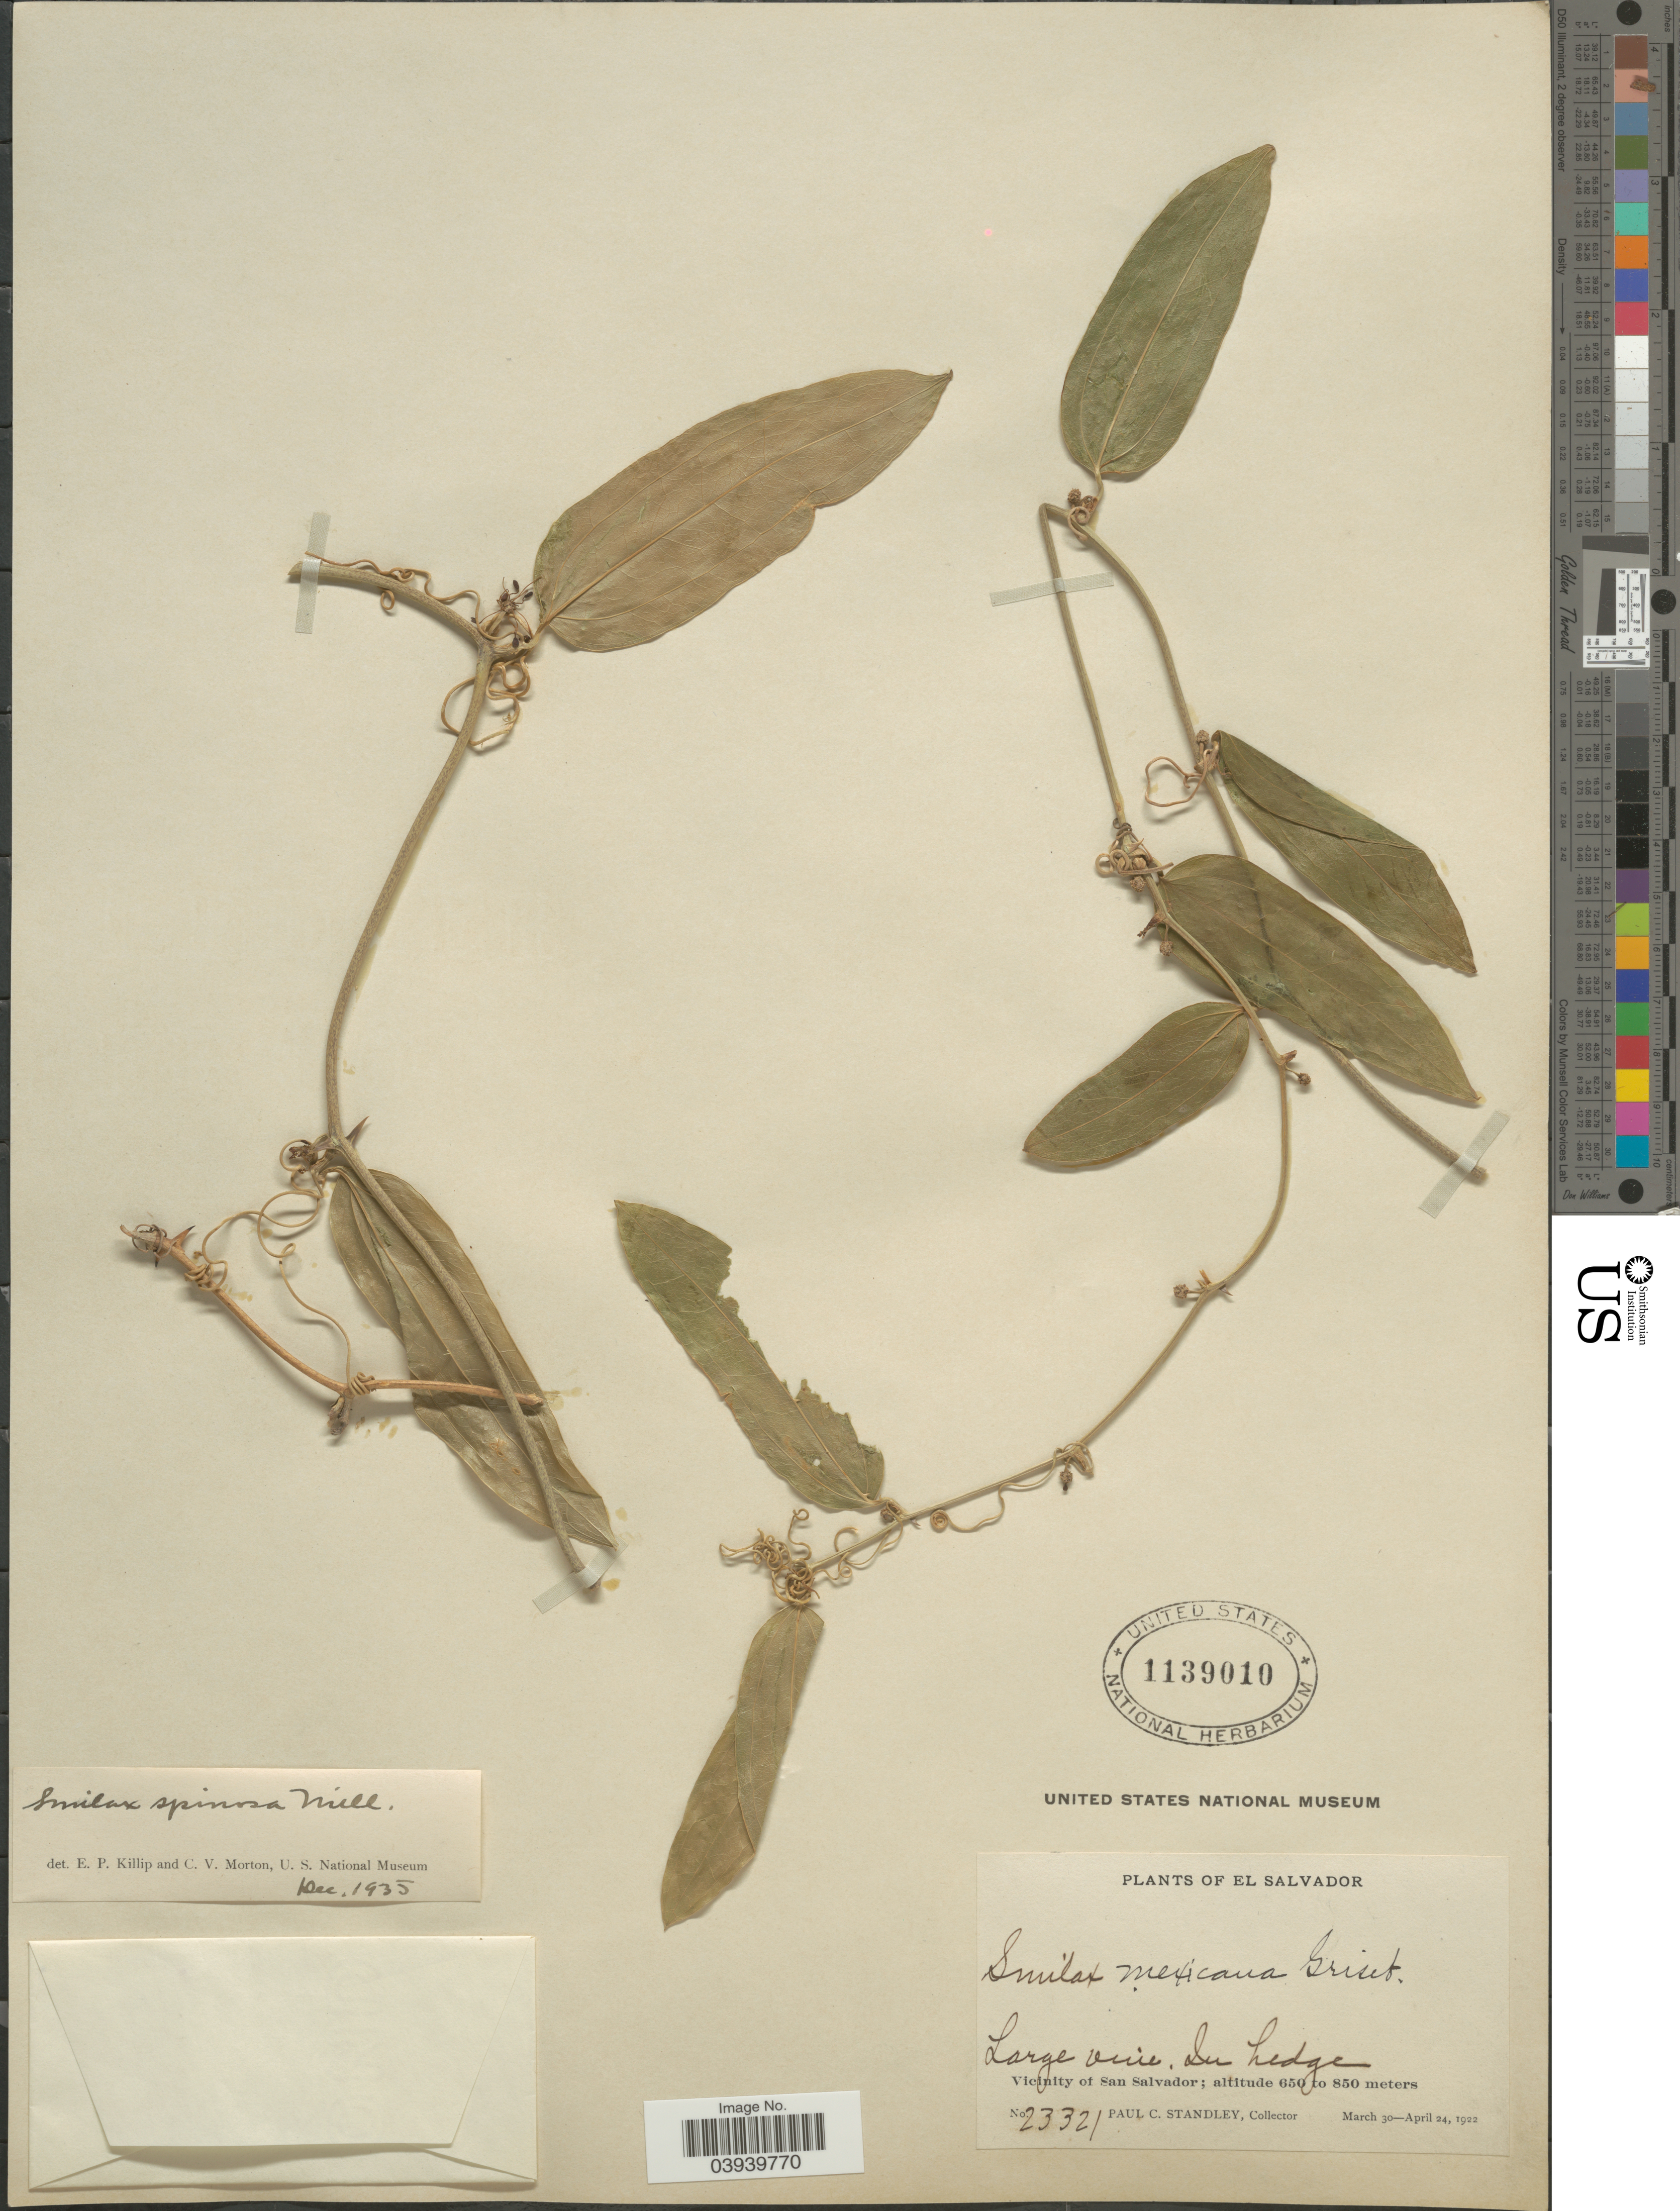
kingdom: Plantae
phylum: Tracheophyta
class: Liliopsida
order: Liliales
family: Smilacaceae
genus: Smilax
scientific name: Smilax spinosa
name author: Mill.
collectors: P. C. Standley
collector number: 23321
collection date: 1922-03-30/1922-04-24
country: El Salvador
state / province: San Salvador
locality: Vicinity of San Salvador.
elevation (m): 650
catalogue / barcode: US 1139010